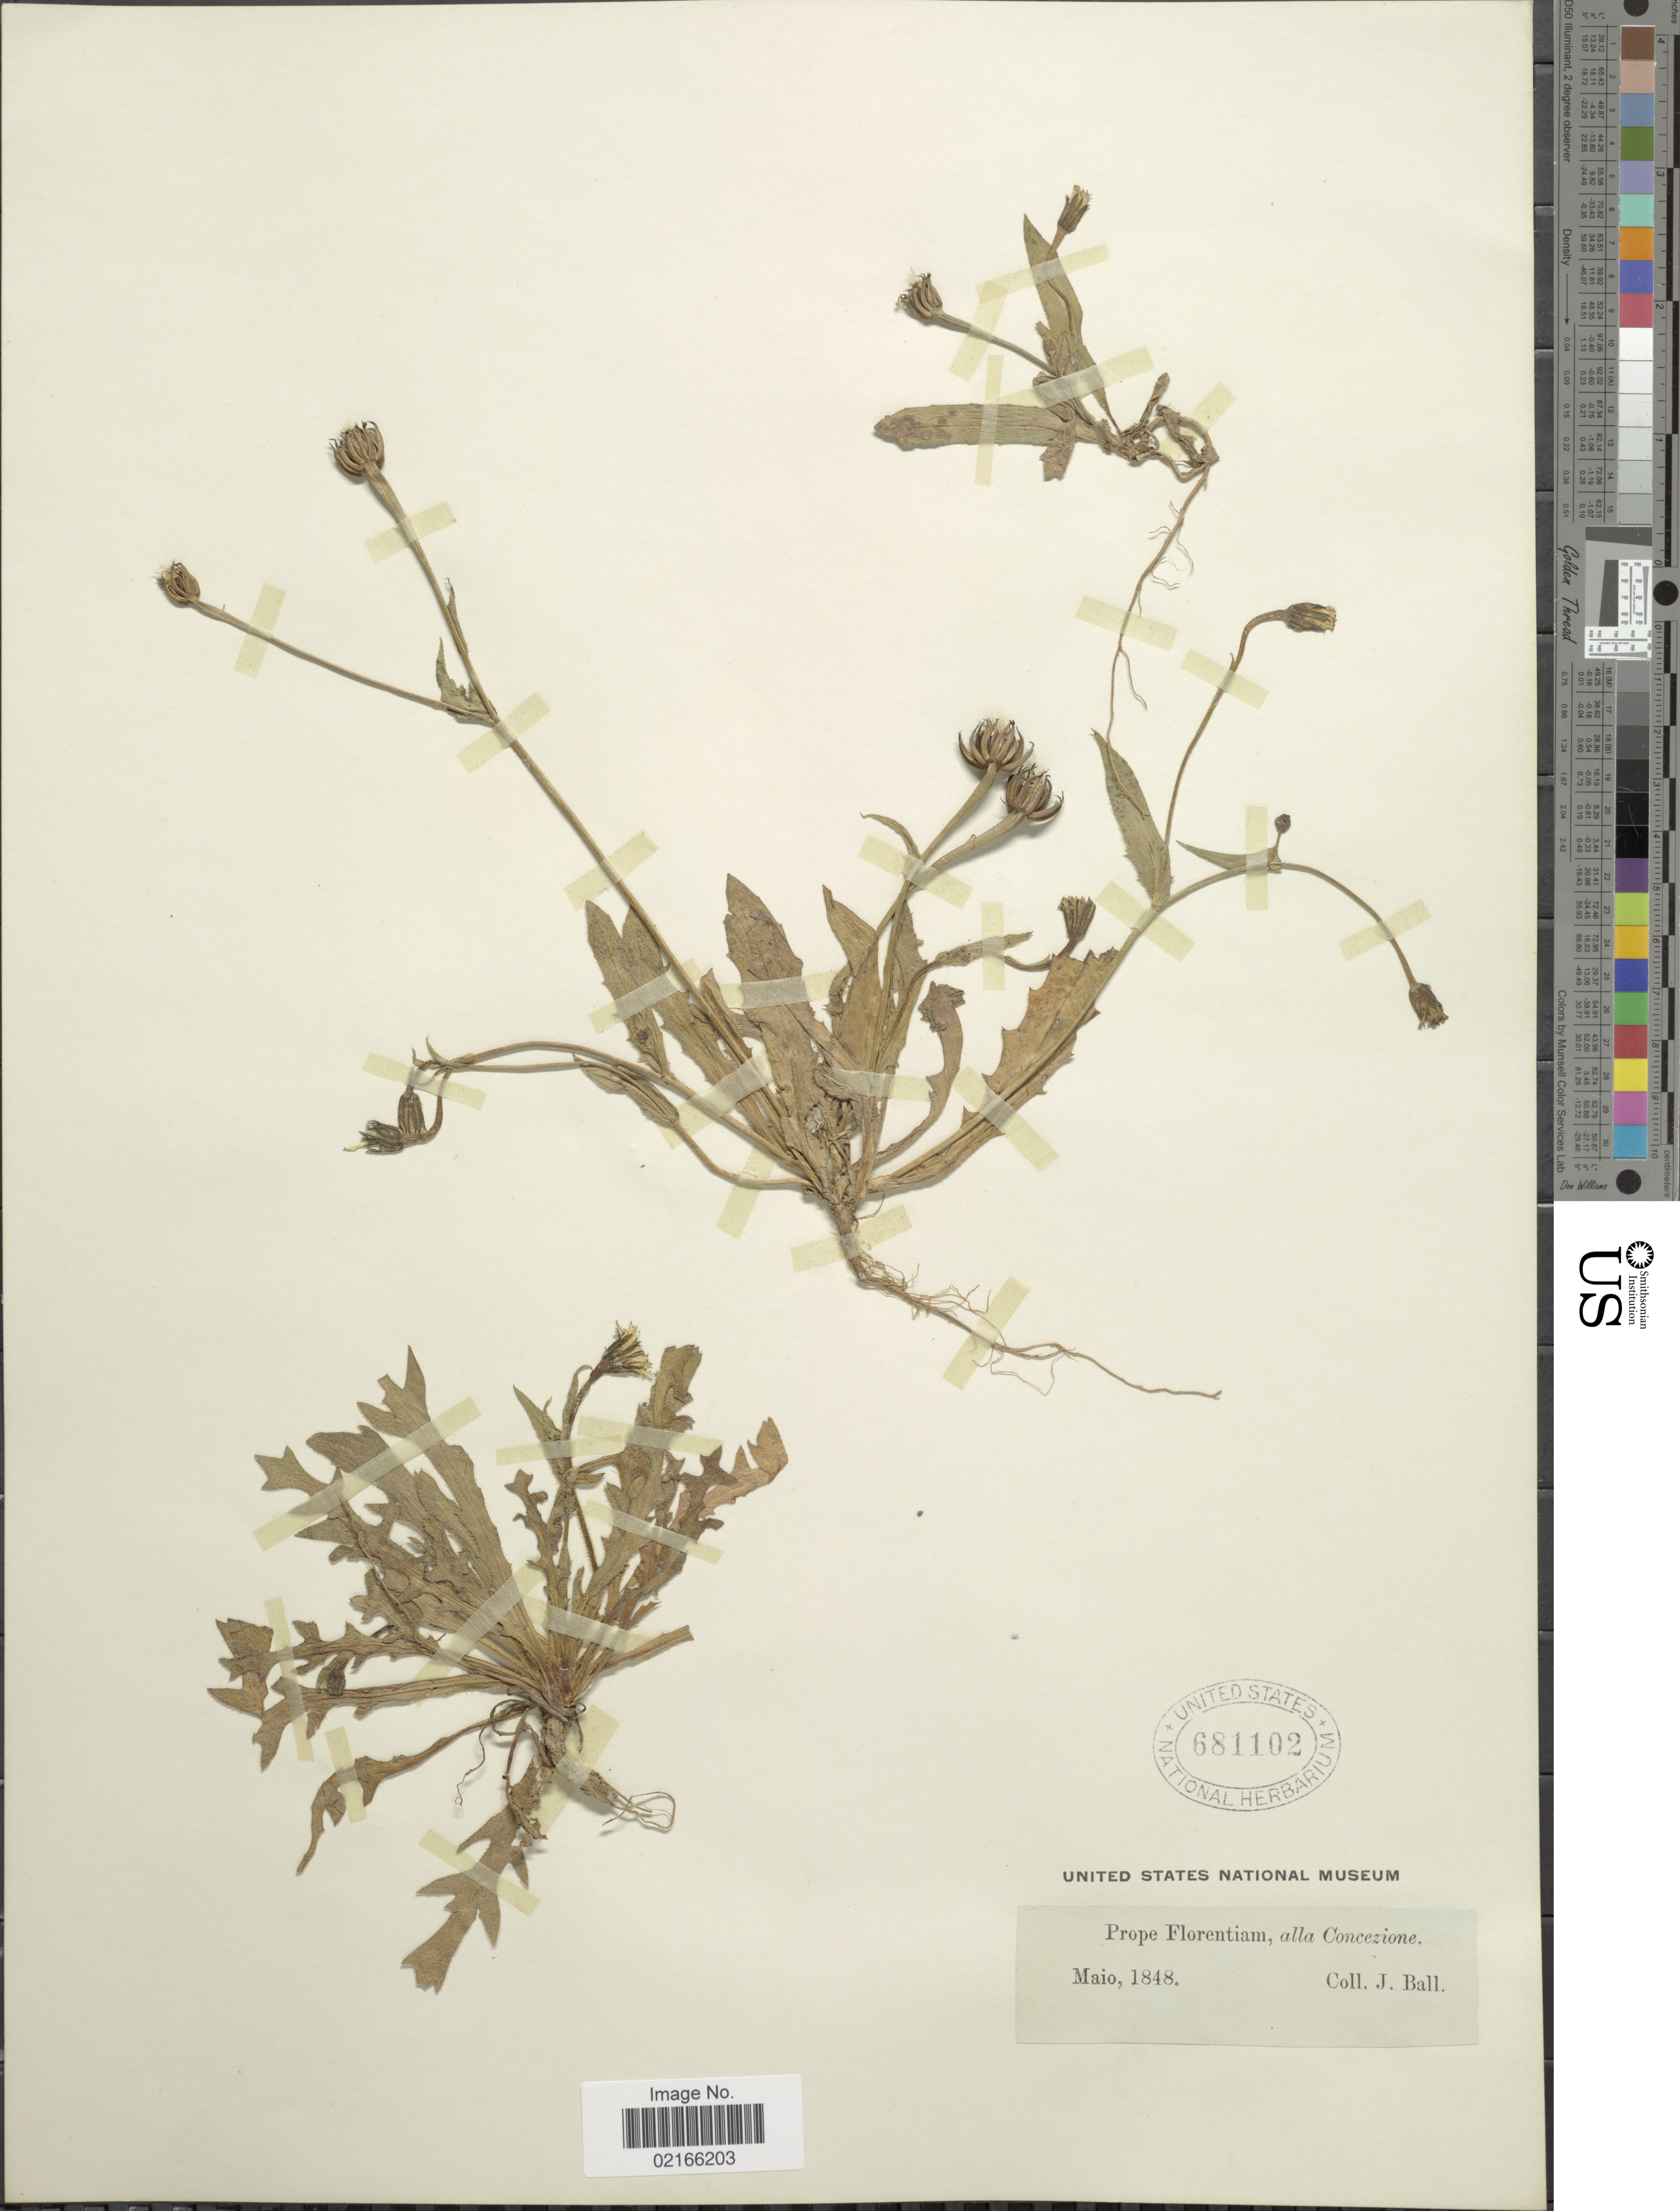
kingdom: Plantae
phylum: Tracheophyta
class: Magnoliopsida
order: Asterales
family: Asteraceae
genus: Hedypnois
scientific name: Hedypnois sp.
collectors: J. Ball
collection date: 1848-05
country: Italy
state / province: Tuscany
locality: Prope Florentiam, alla Concezione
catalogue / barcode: US 681102